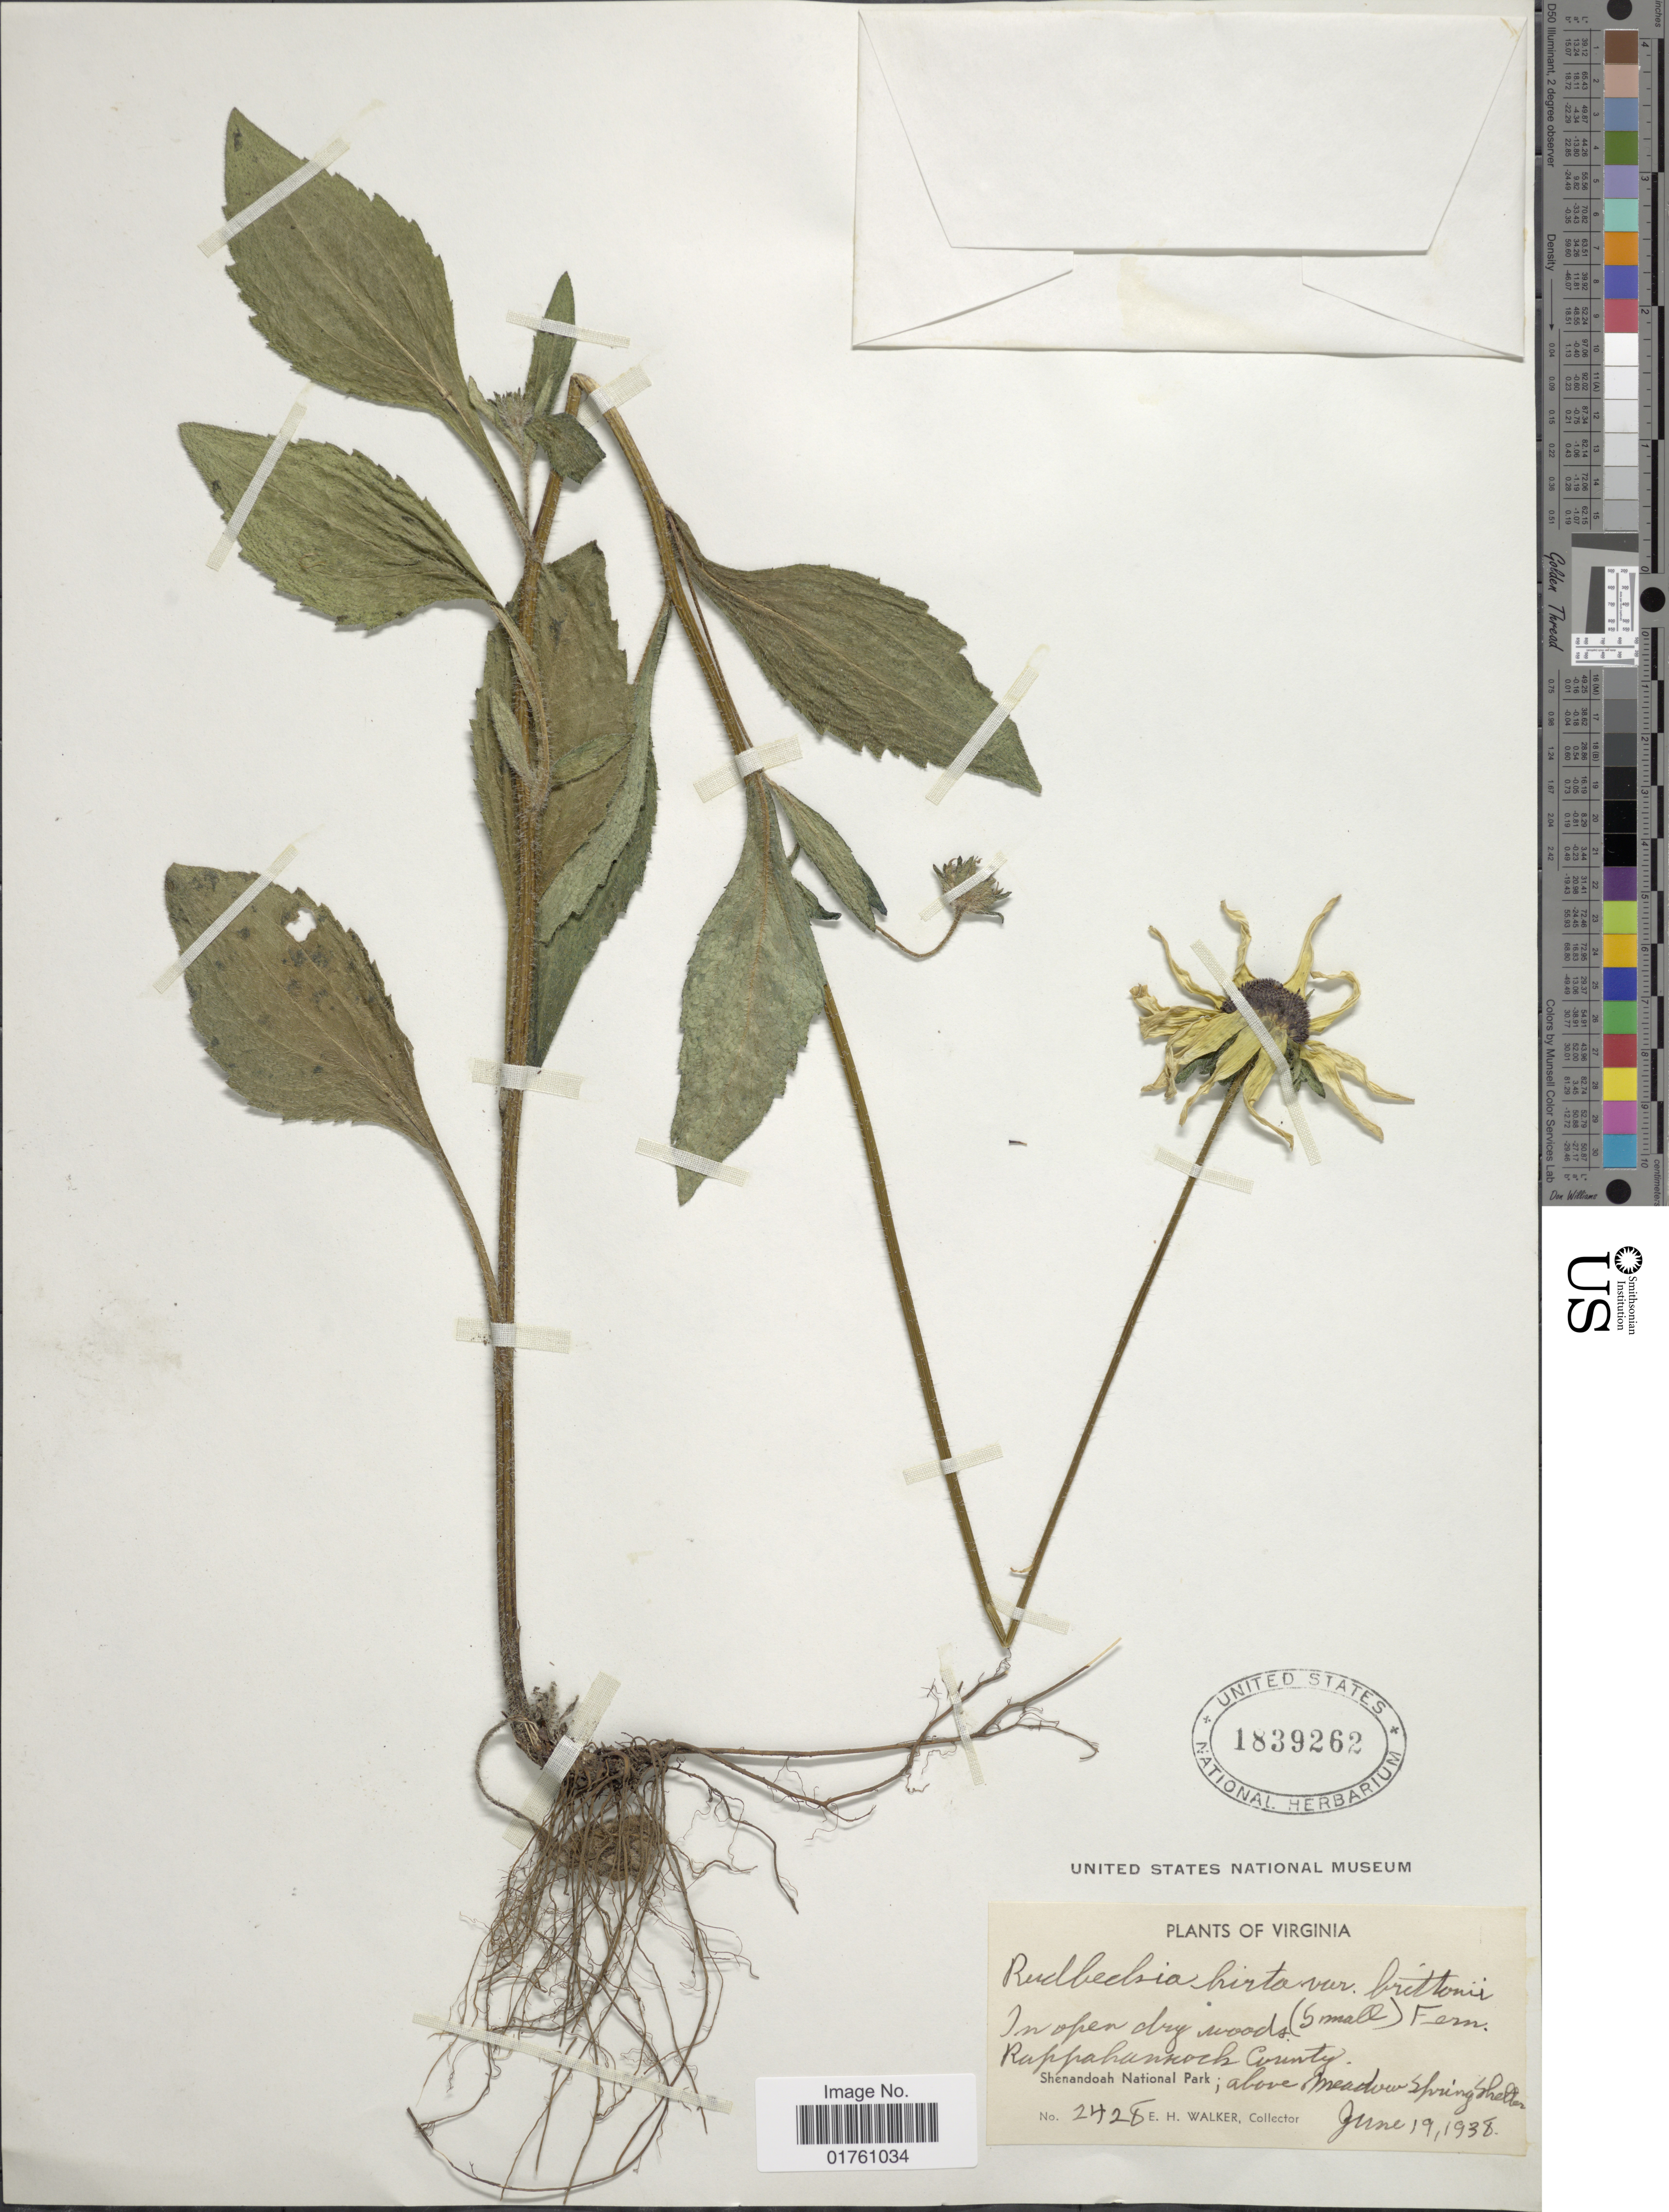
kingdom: Plantae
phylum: Tracheophyta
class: Magnoliopsida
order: Asterales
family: Asteraceae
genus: Rudbeckia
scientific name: Rudbeckia hirta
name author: L.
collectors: E. H. Walker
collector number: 2428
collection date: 1938-06-19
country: United States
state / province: Virginia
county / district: Rappahannock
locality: In open dry woods, Shenandoah National Park; above meadow Spring Shelter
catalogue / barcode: US 1839262